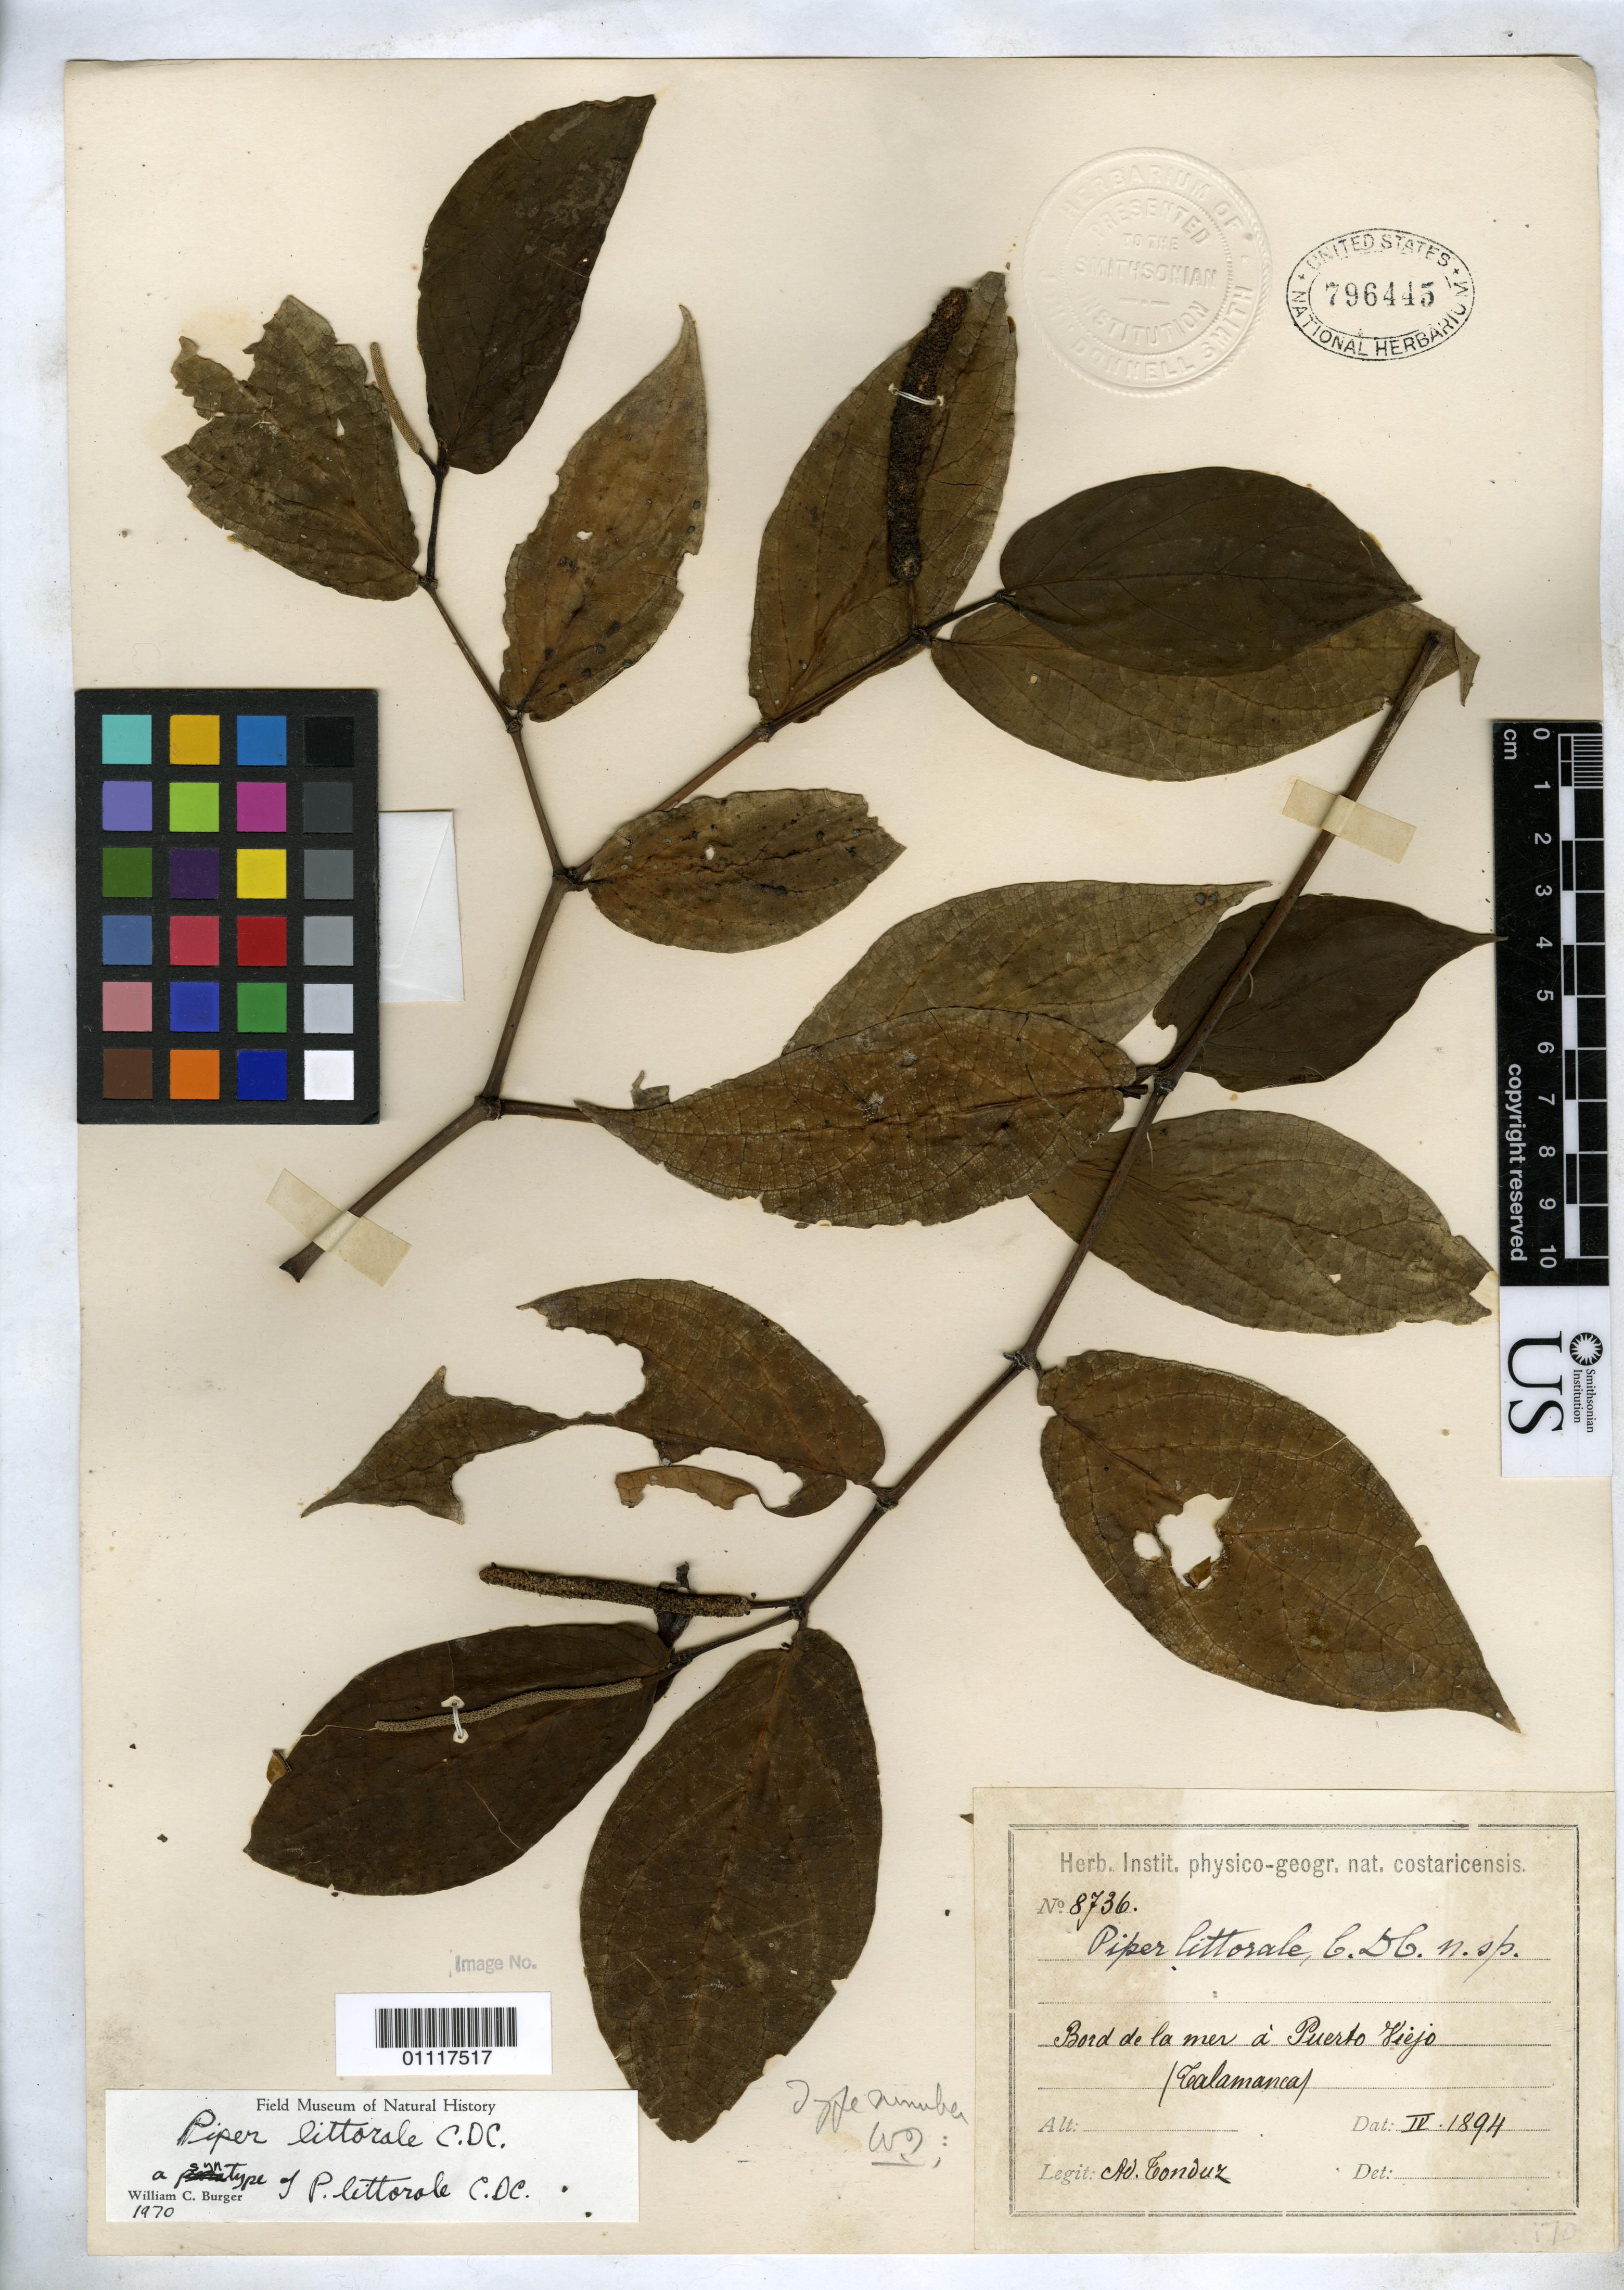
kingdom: Plantae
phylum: Tracheophyta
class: Magnoliopsida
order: Piperales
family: Piperaceae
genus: Piper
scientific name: Piper littorale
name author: C. DC. in Pittier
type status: Syntype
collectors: A. Tonduz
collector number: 8736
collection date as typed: Apr 1894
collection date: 1894-04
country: Costa Rica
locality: Puerto Viejo, Talamanca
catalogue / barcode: US 796445